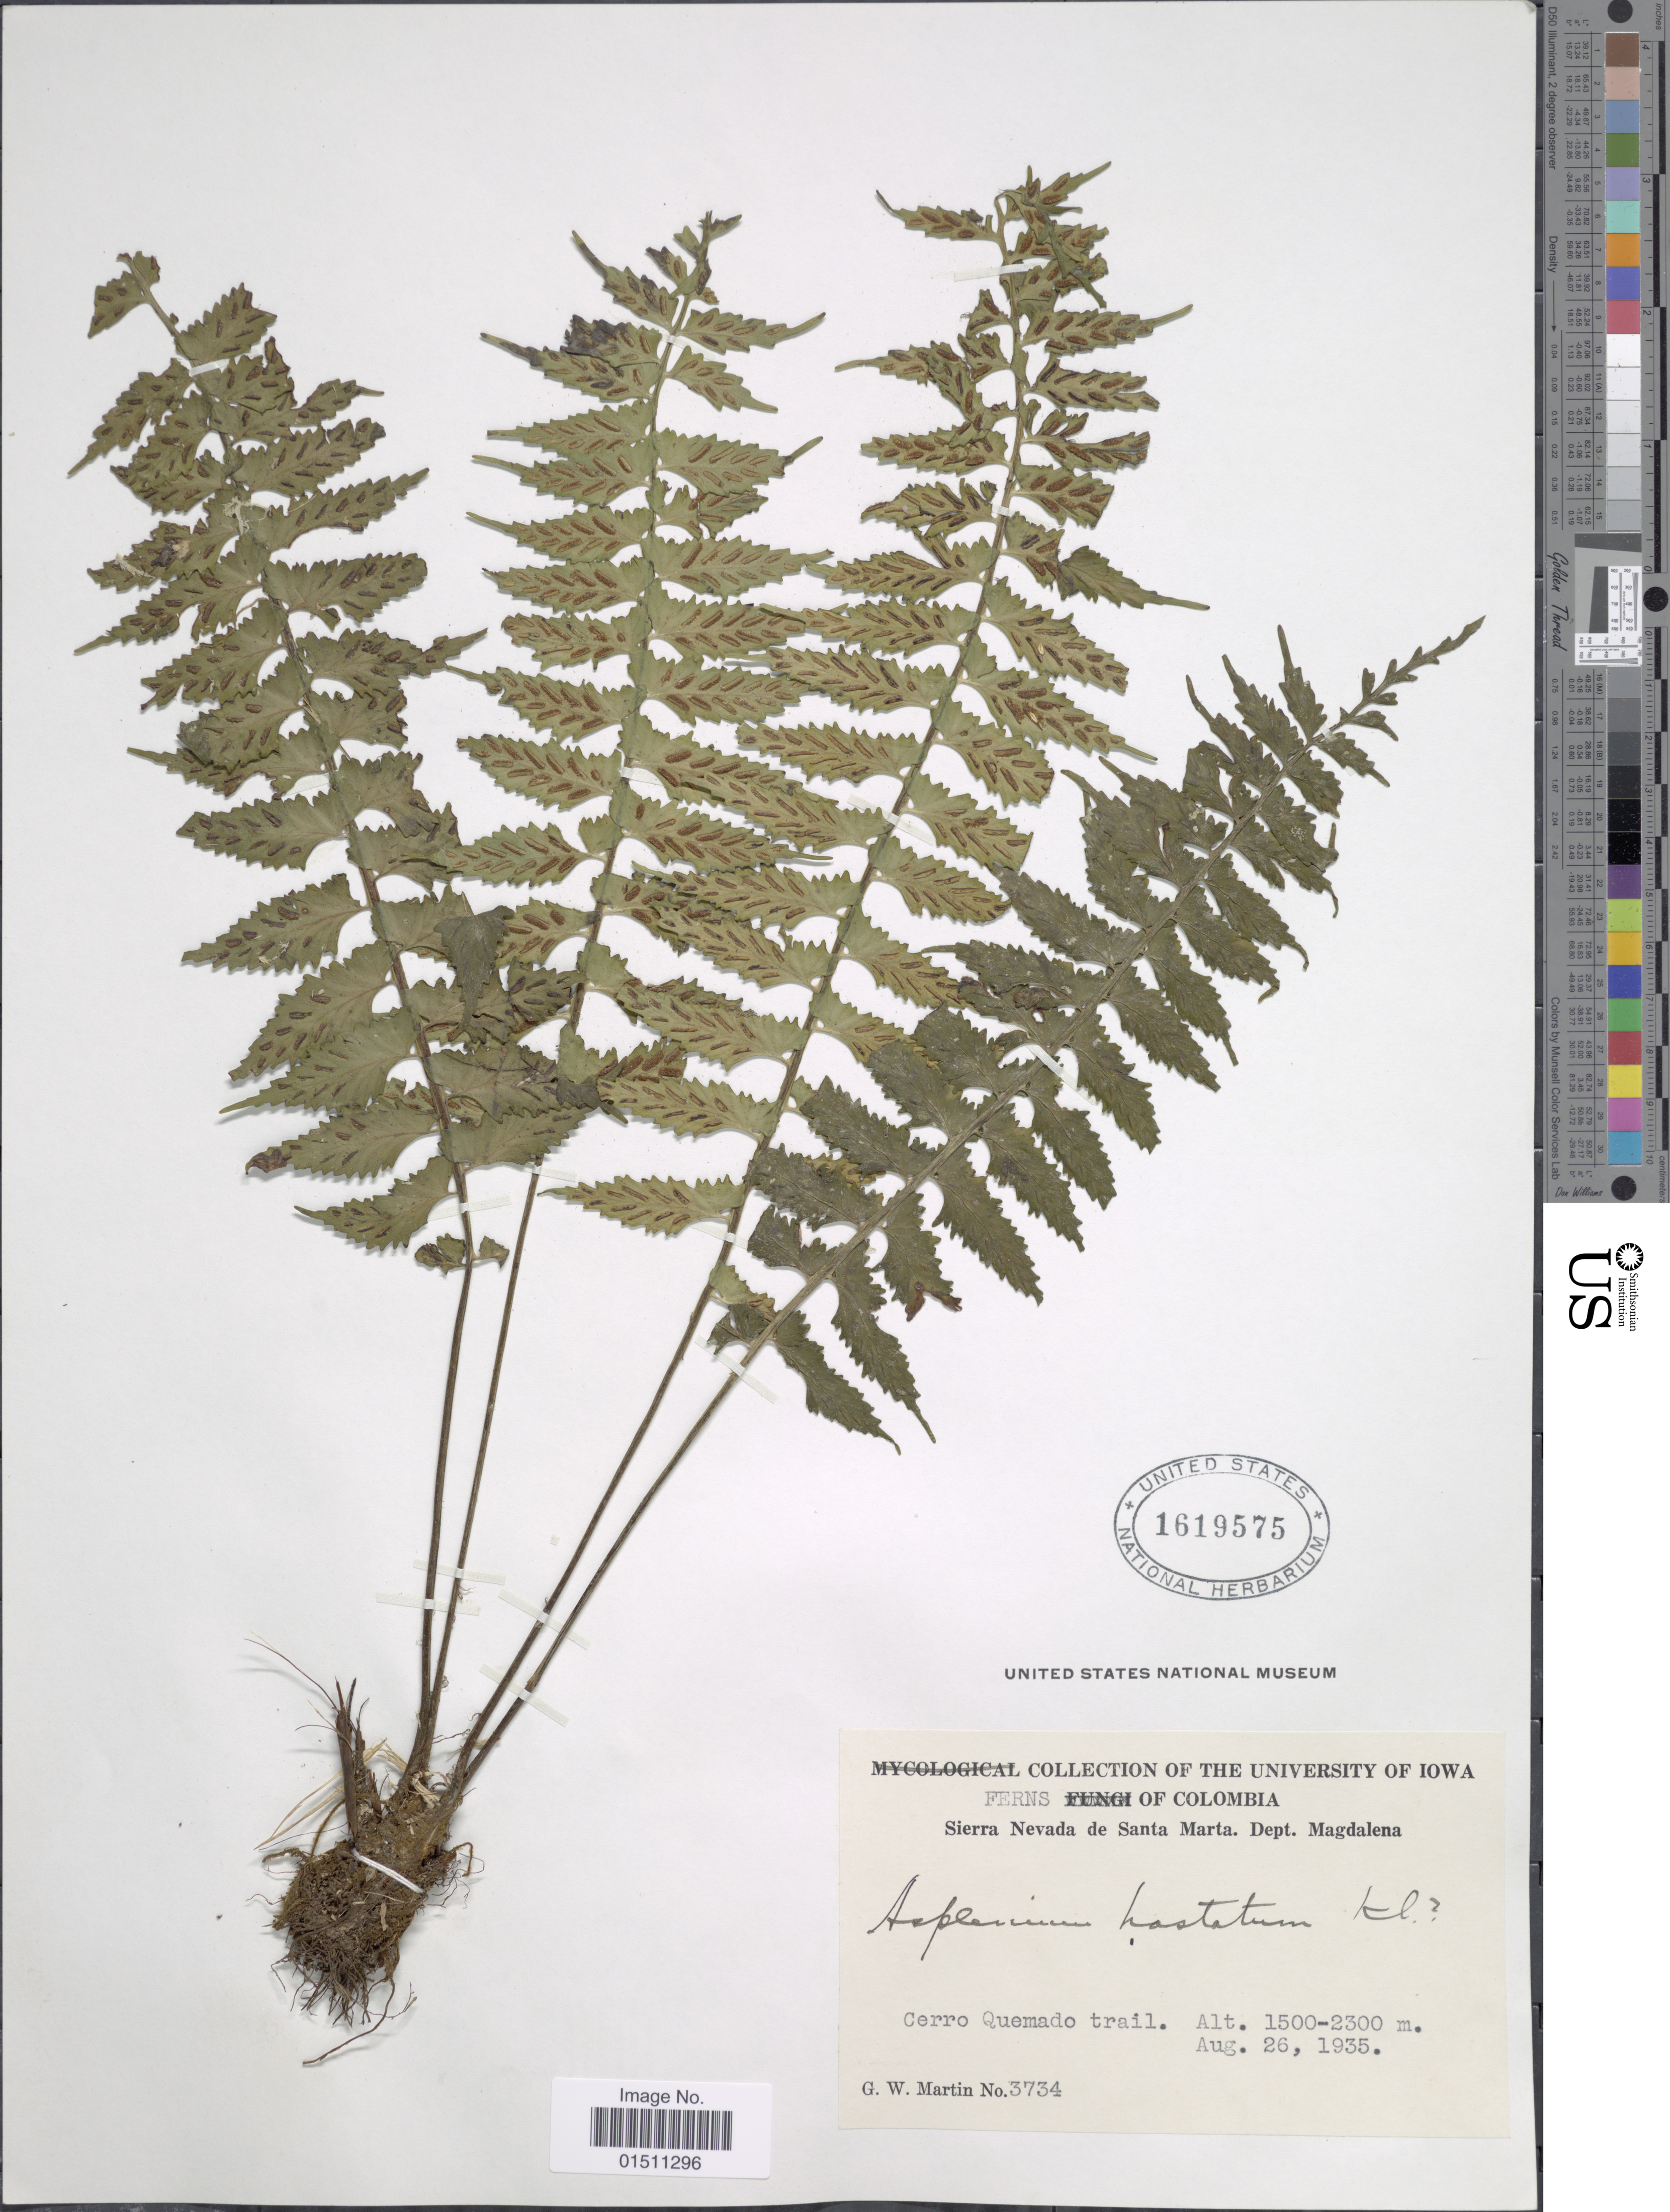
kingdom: Plantae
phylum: Tracheophyta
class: Polypodiopsida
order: Polypodiales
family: Aspleniaceae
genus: Asplenium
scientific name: Asplenium hastatum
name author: Klotzsch ex Kunze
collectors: G. W. Martin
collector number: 3734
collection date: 1935-08-26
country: Colombia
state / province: Magdalena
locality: Colombia, Sierra Nevada de Santa Marta. Dept. Magdalena. Cerro Quemado trail.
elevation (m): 1500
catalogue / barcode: US 1619575